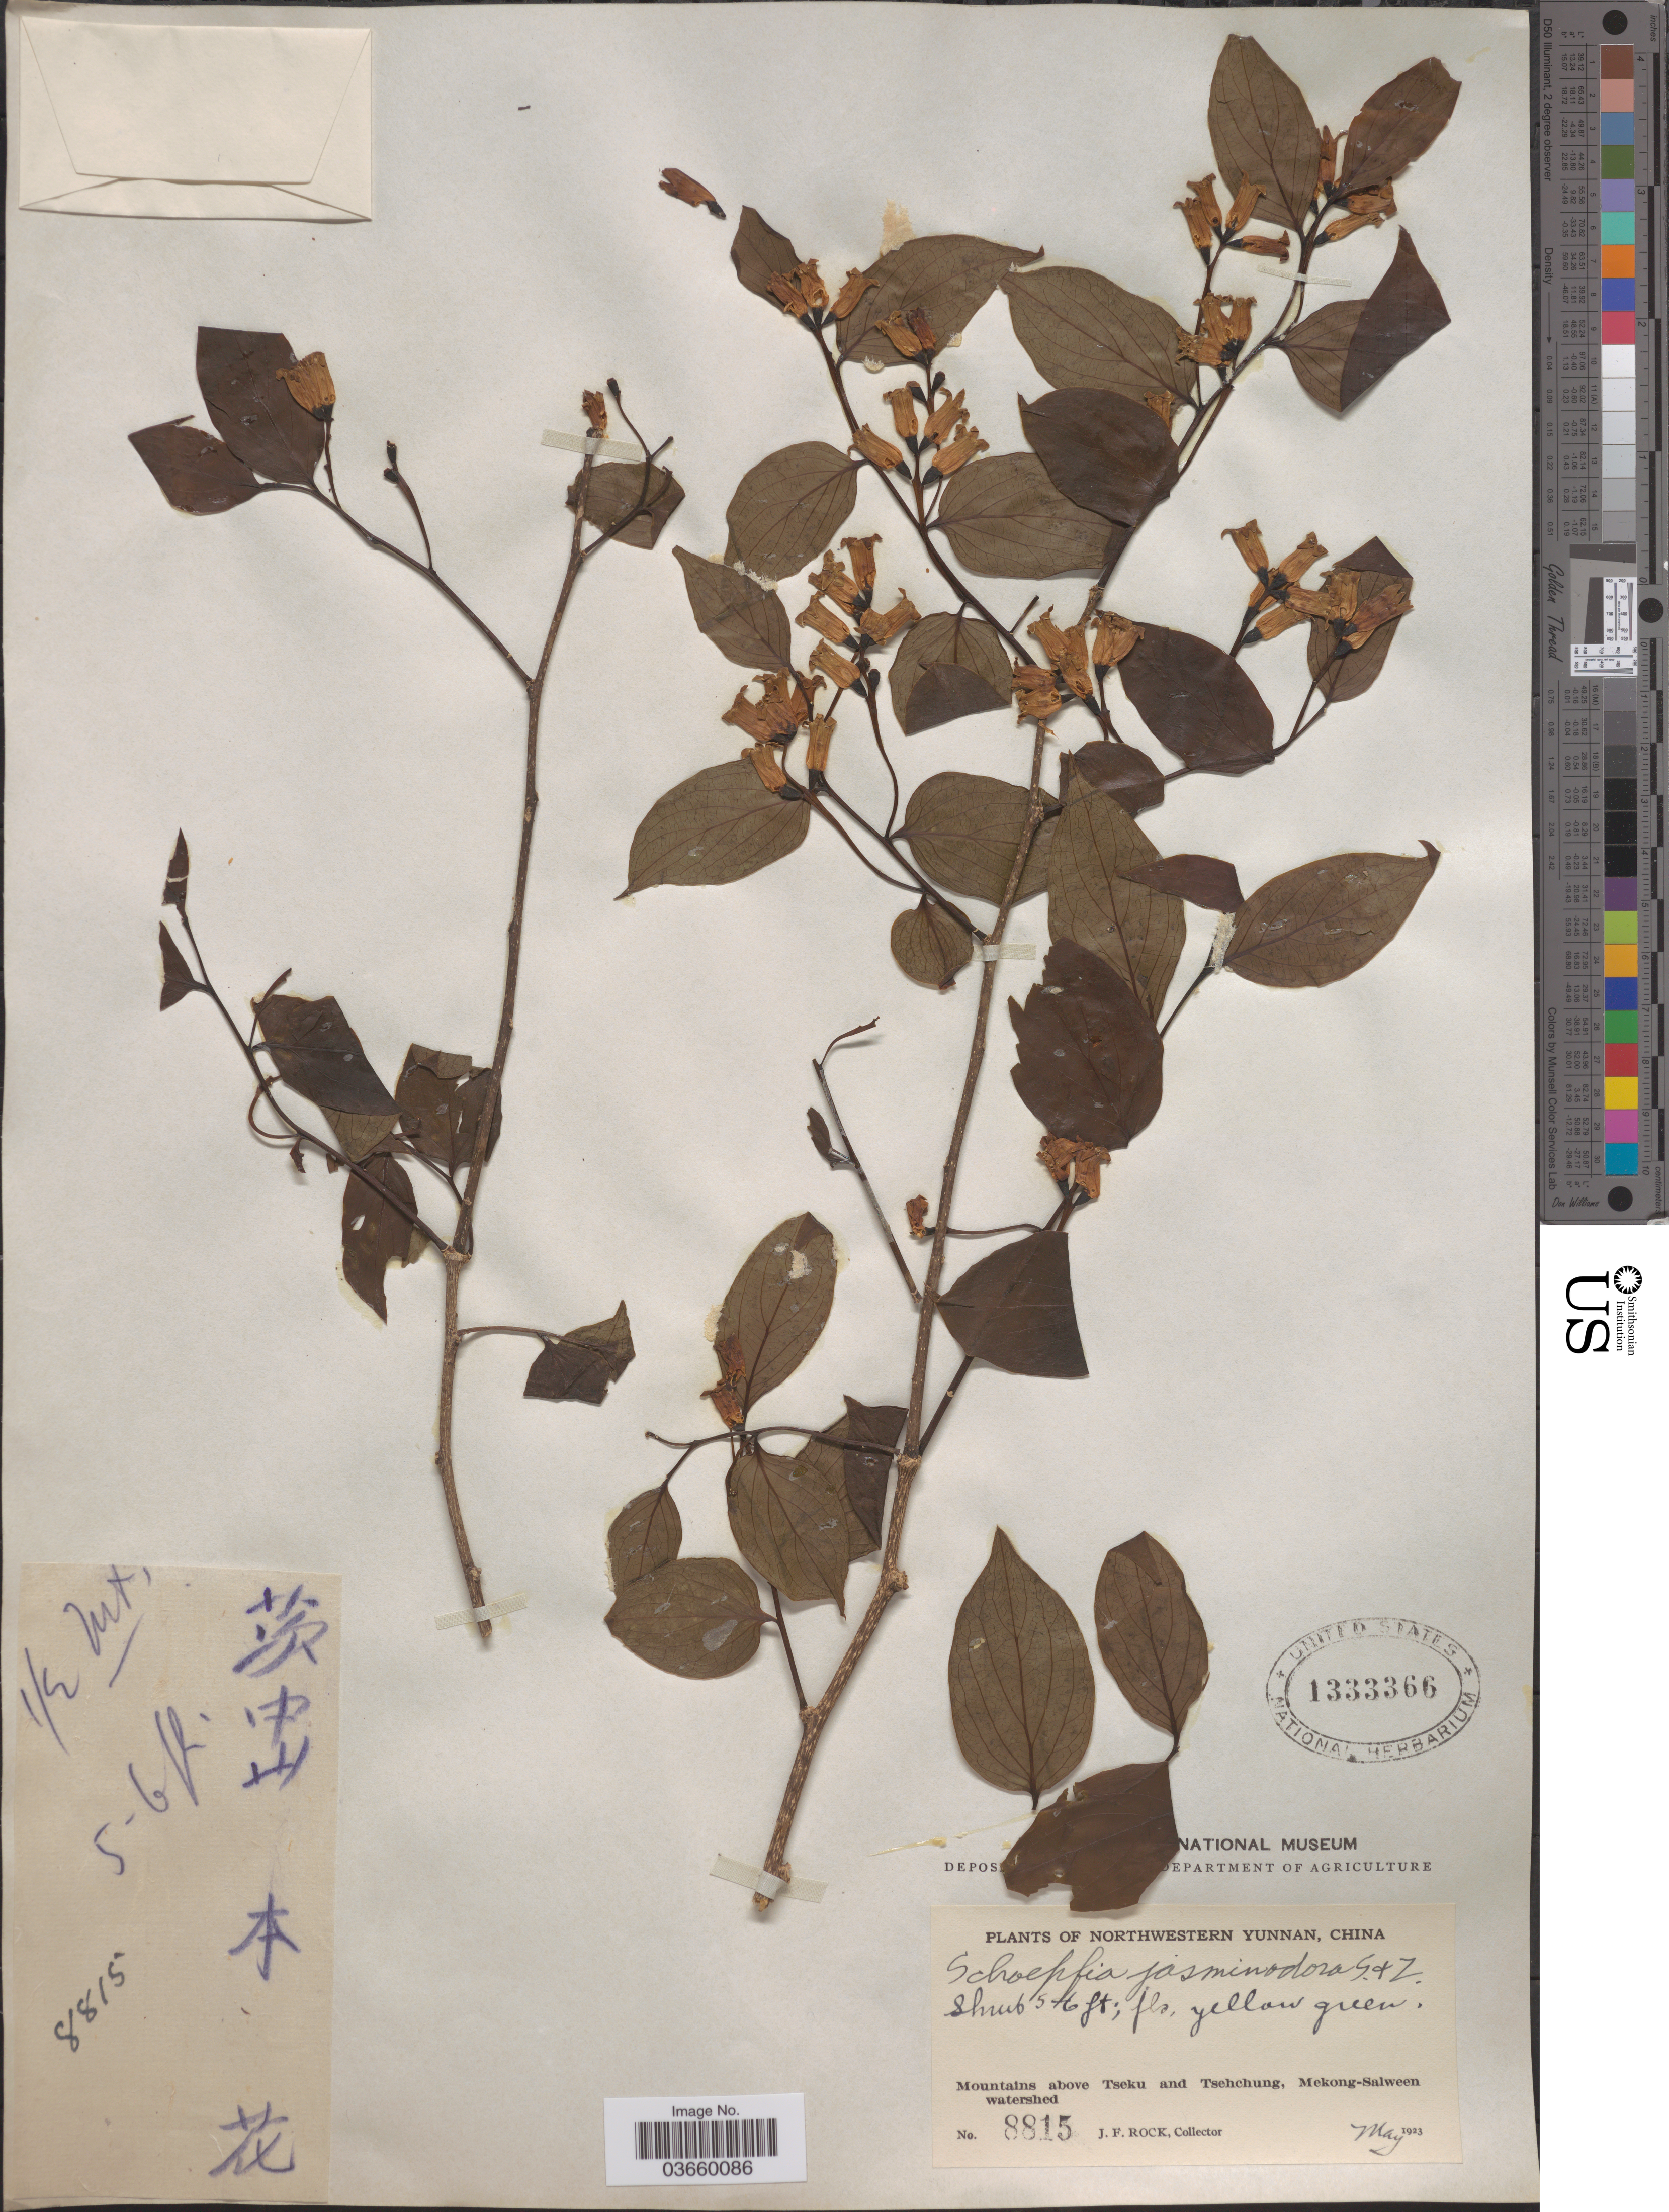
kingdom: Plantae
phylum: Tracheophyta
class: Magnoliopsida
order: Santalales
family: Schoepfiaceae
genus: Schoepfia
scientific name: Schoepfia jasminodora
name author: Zucc. & Siebold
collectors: J. Rock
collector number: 8815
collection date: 1923-05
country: China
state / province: Yunnan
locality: Northwestern Yunnan. Mountains above Tetsu and Tsehchung, Mekong-Salween watershed.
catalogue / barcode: US 1333366